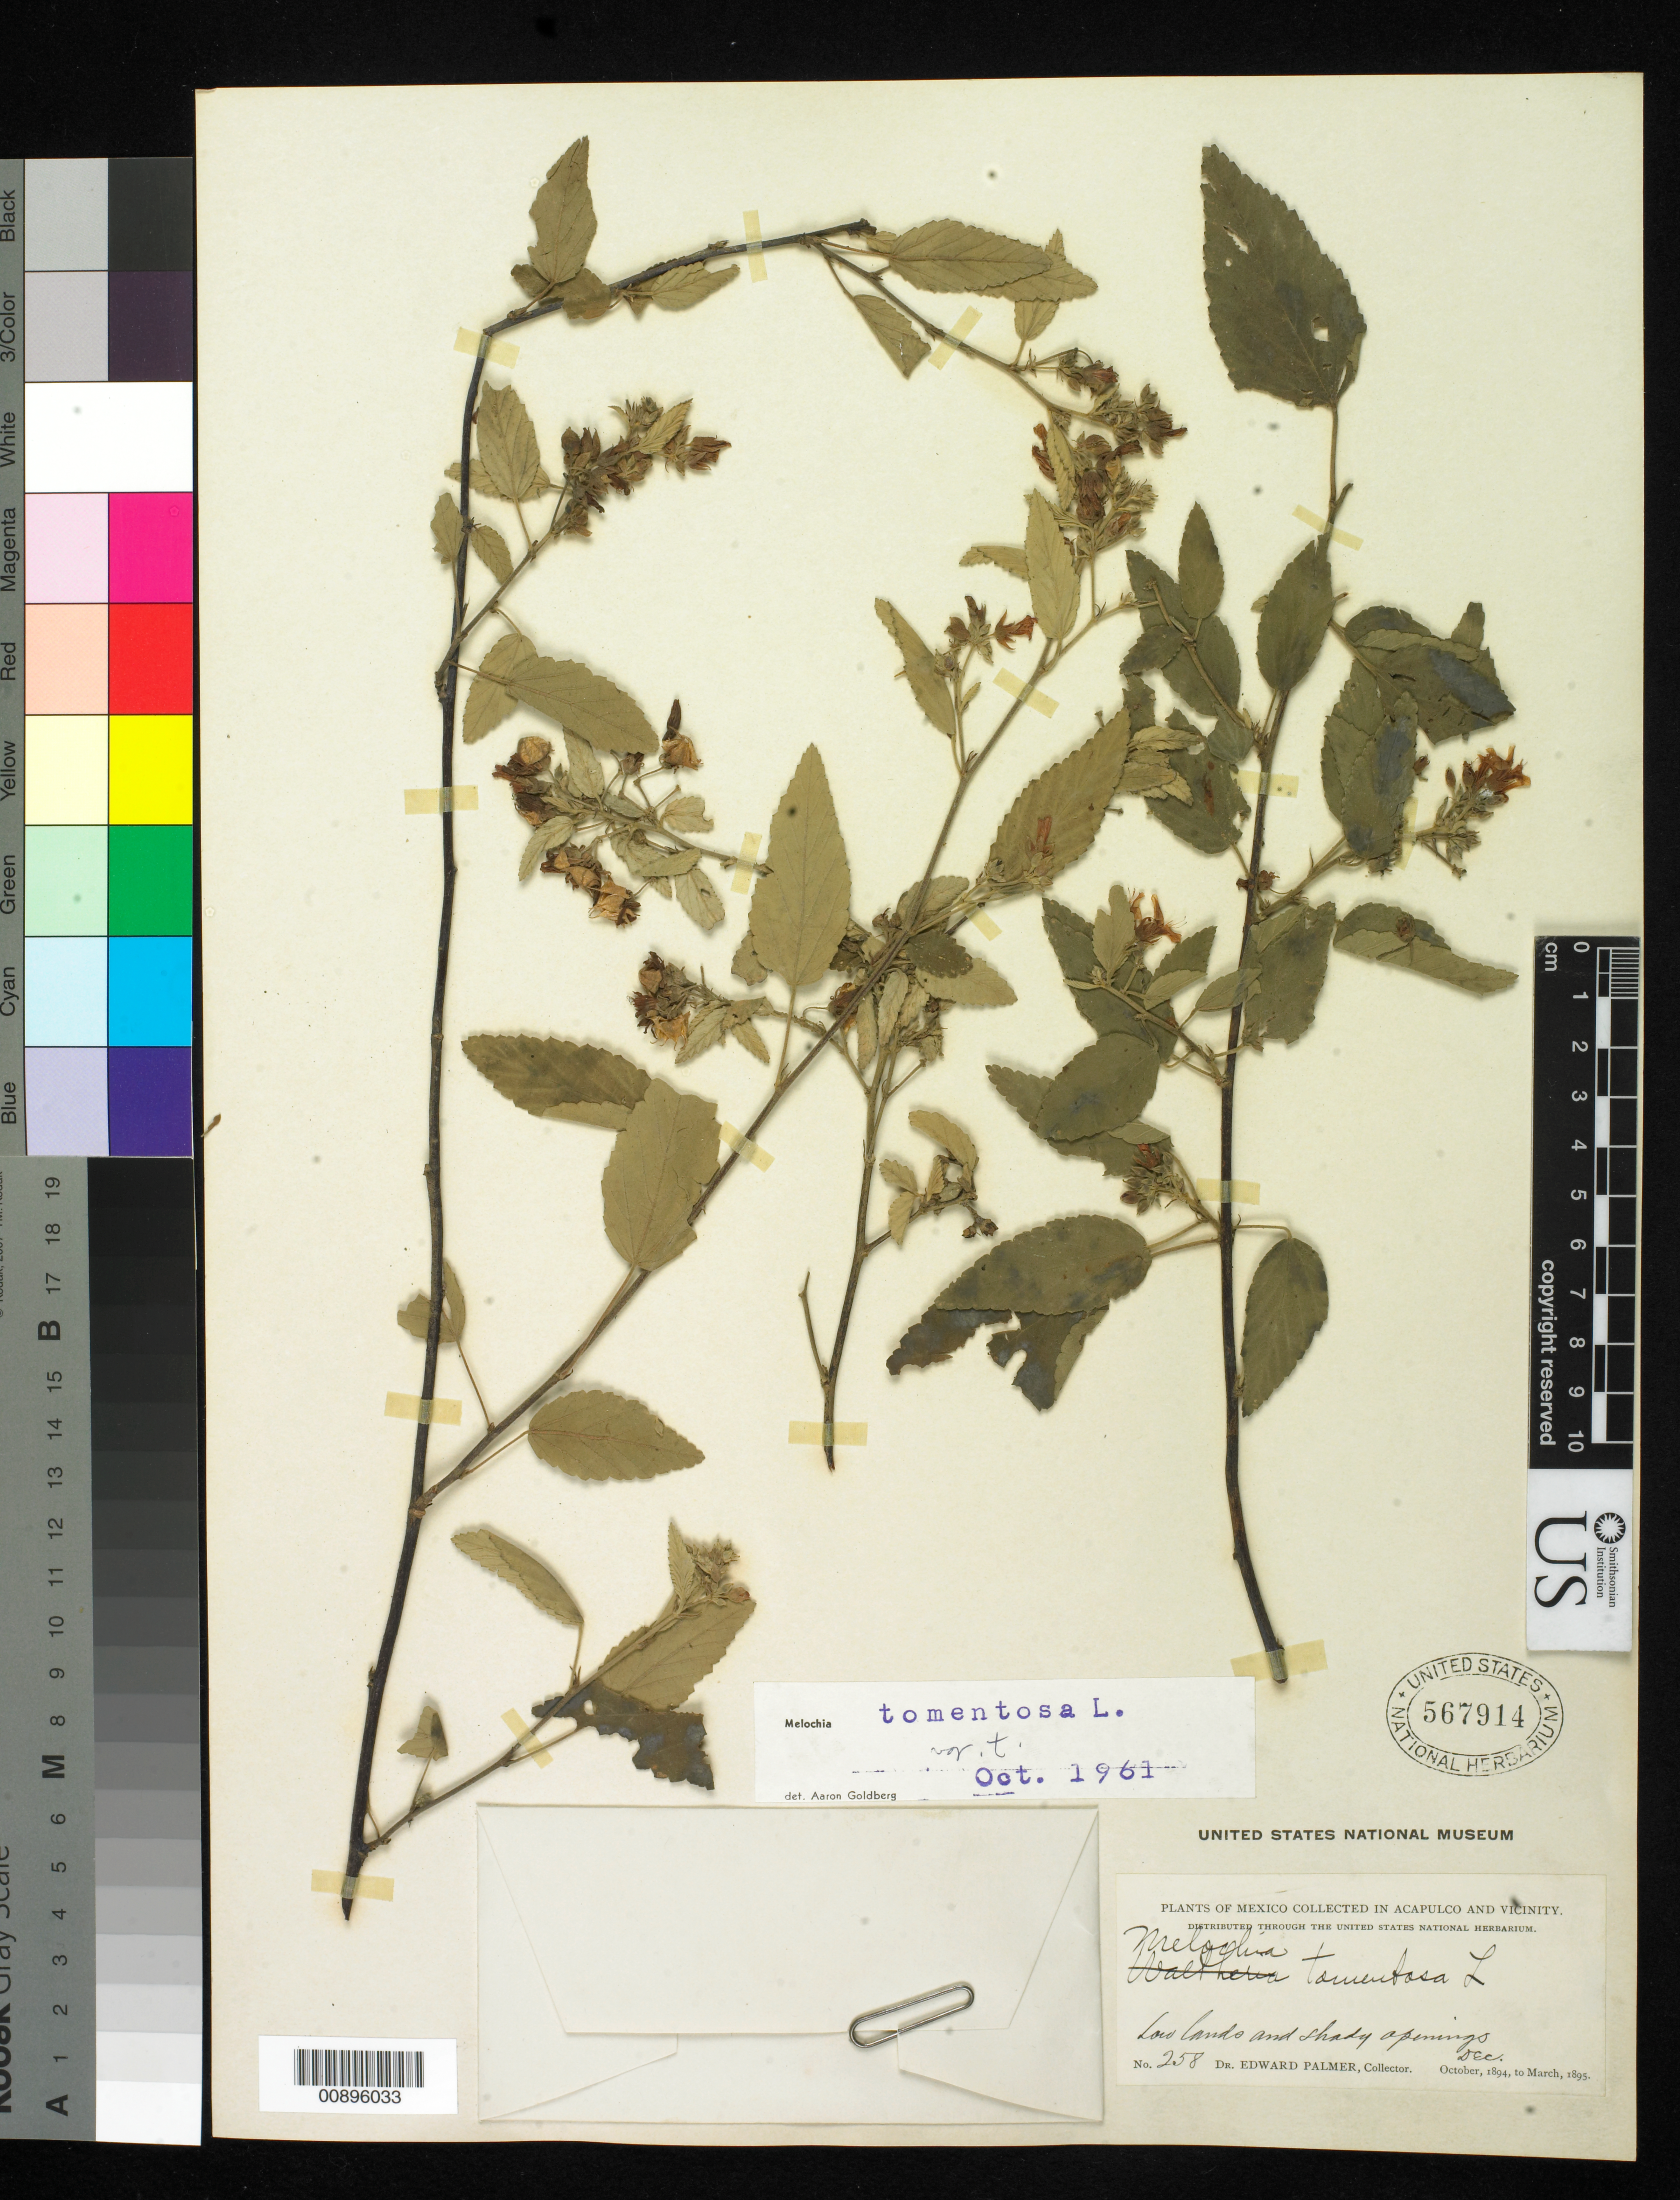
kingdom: Plantae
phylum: Tracheophyta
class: Magnoliopsida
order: Malvales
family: Malvaceae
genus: Melochia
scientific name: Melochia tomentosa var. tomentosa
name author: L.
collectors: E. Palmer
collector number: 258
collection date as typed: Dec 1894 to -- Mar 1895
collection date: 1894-12/1895-03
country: Mexico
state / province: Guerrero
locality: Acapulco, Guerrero and vicinity.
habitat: Low lands and shady openings.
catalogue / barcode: US 567914